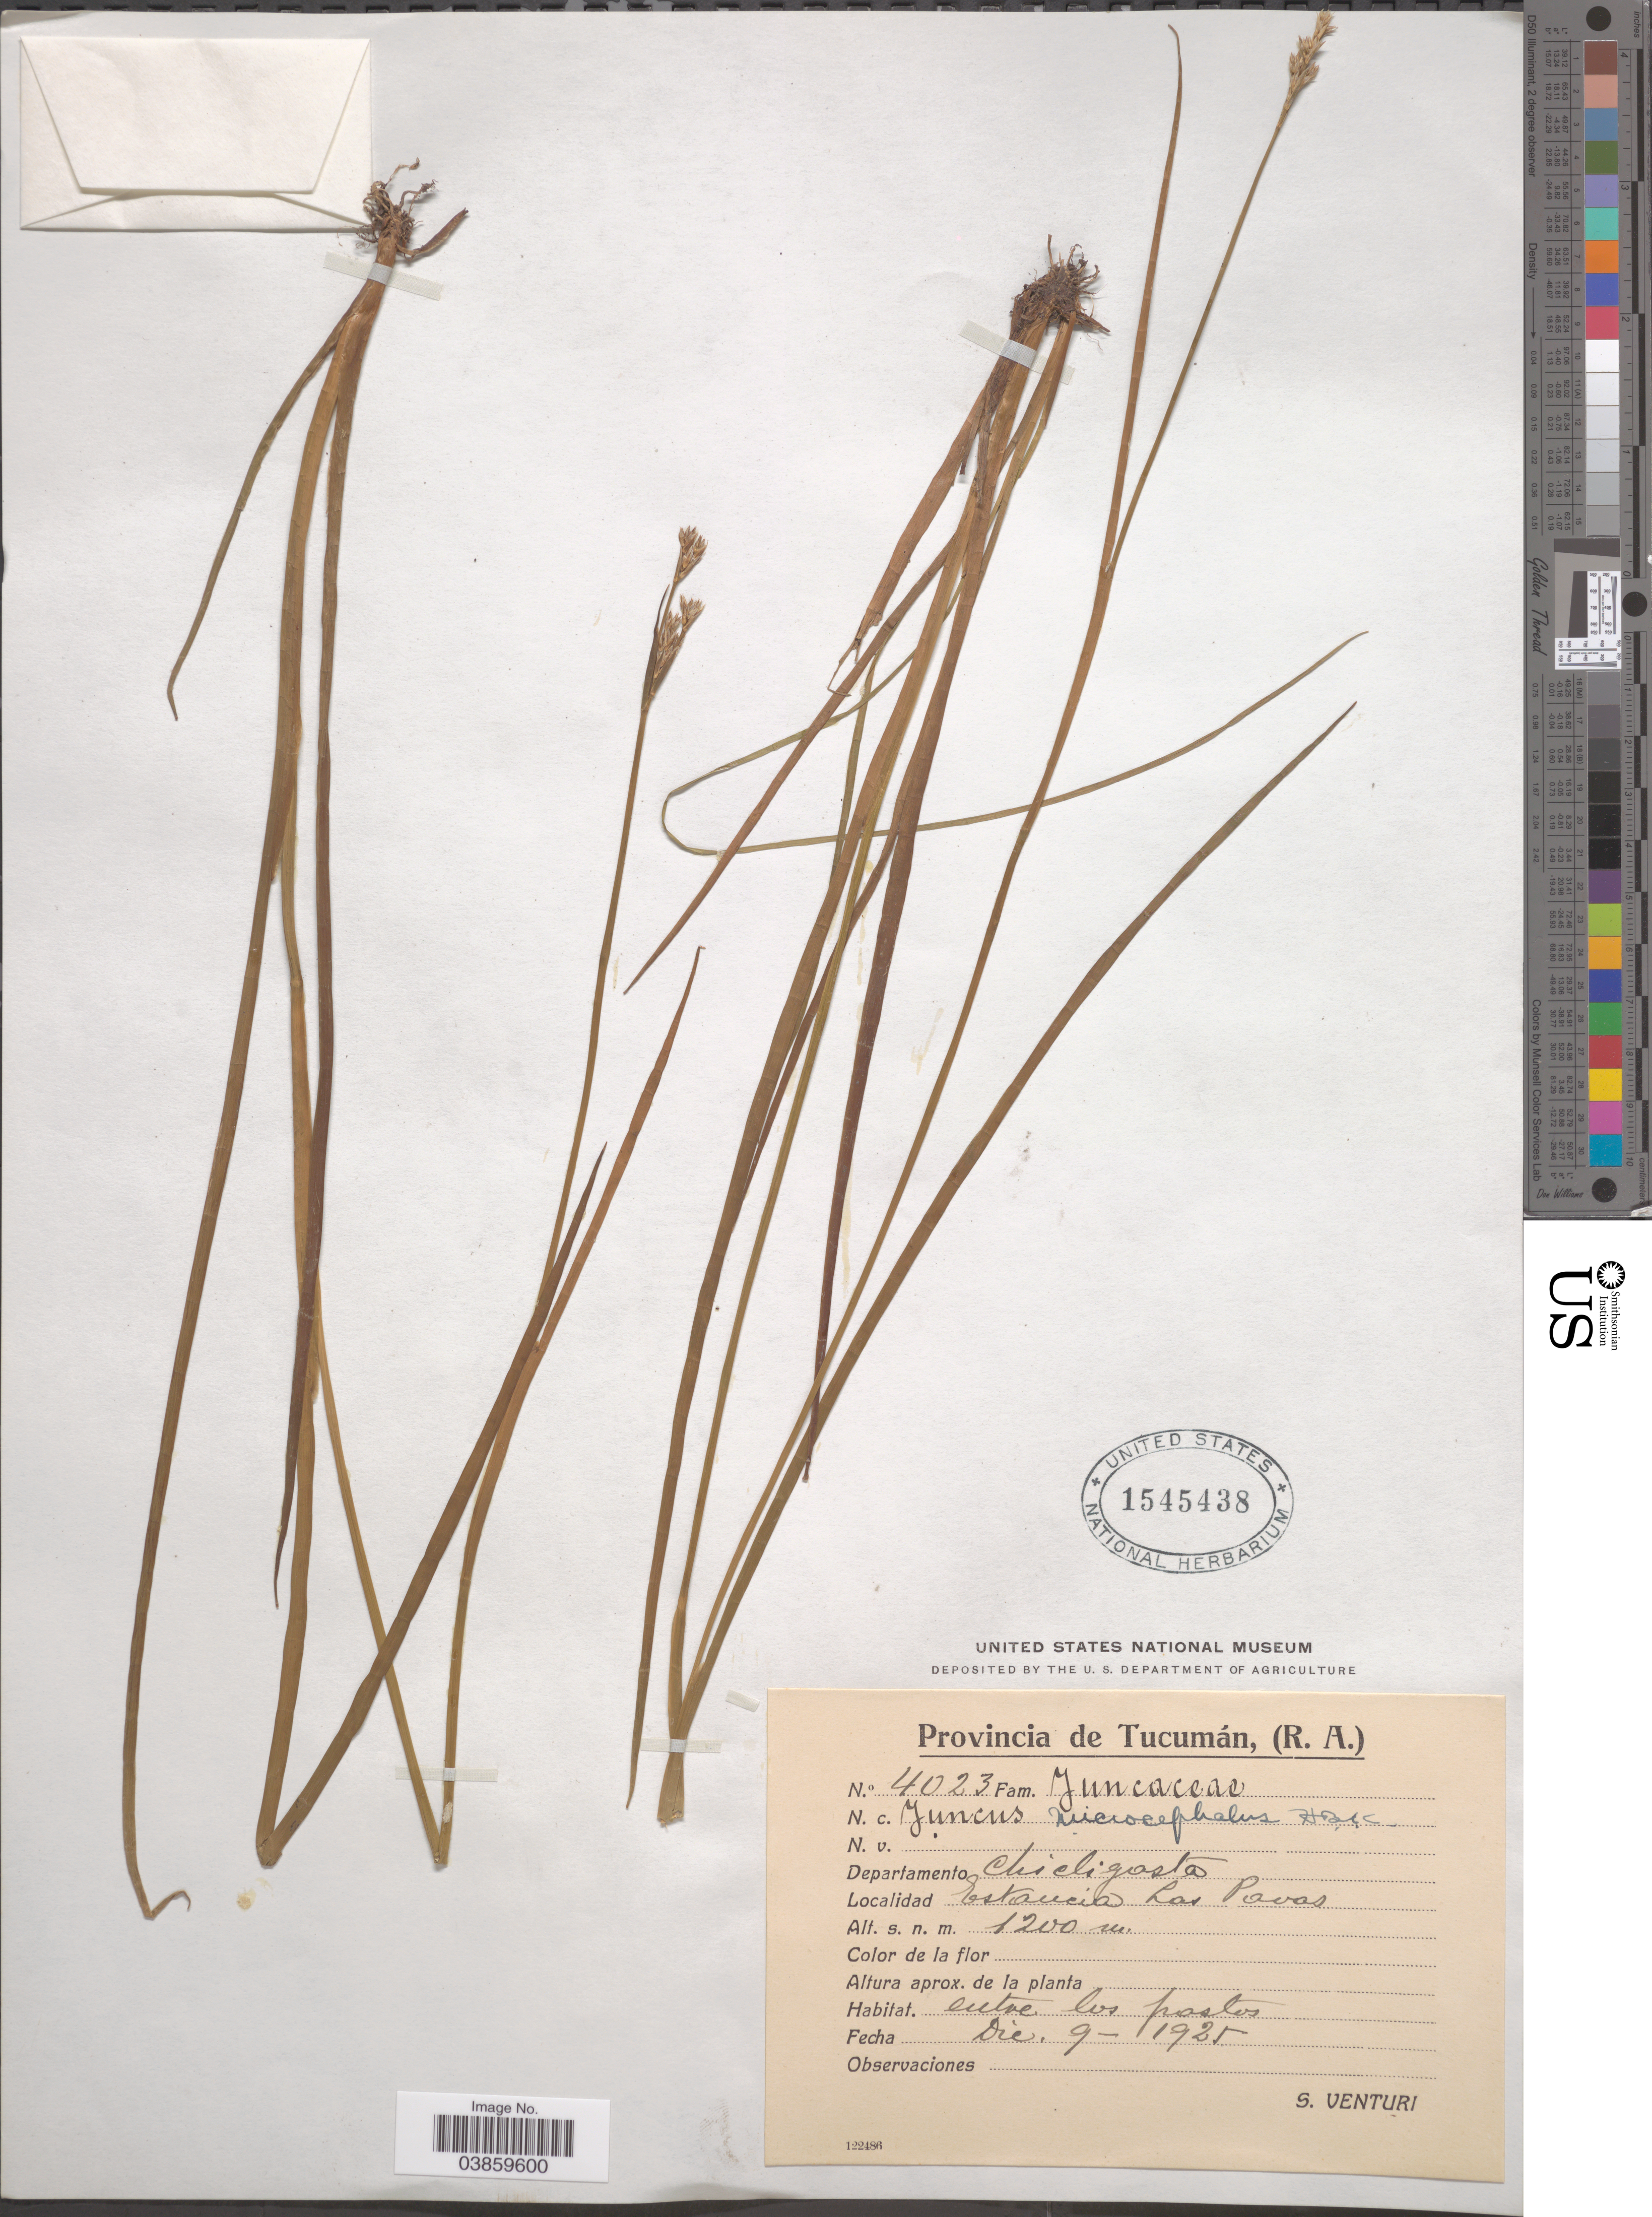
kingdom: Plantae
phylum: Tracheophyta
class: Liliopsida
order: Poales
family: Juncaceae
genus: Juncus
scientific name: Juncus microcephalus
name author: Kunth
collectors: S. Venturi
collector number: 4023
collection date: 1925-12-09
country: Argentina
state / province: Tucuman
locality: Departamento Chicligasta. Estancia Las Pavas.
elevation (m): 1200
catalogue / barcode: US 1545438